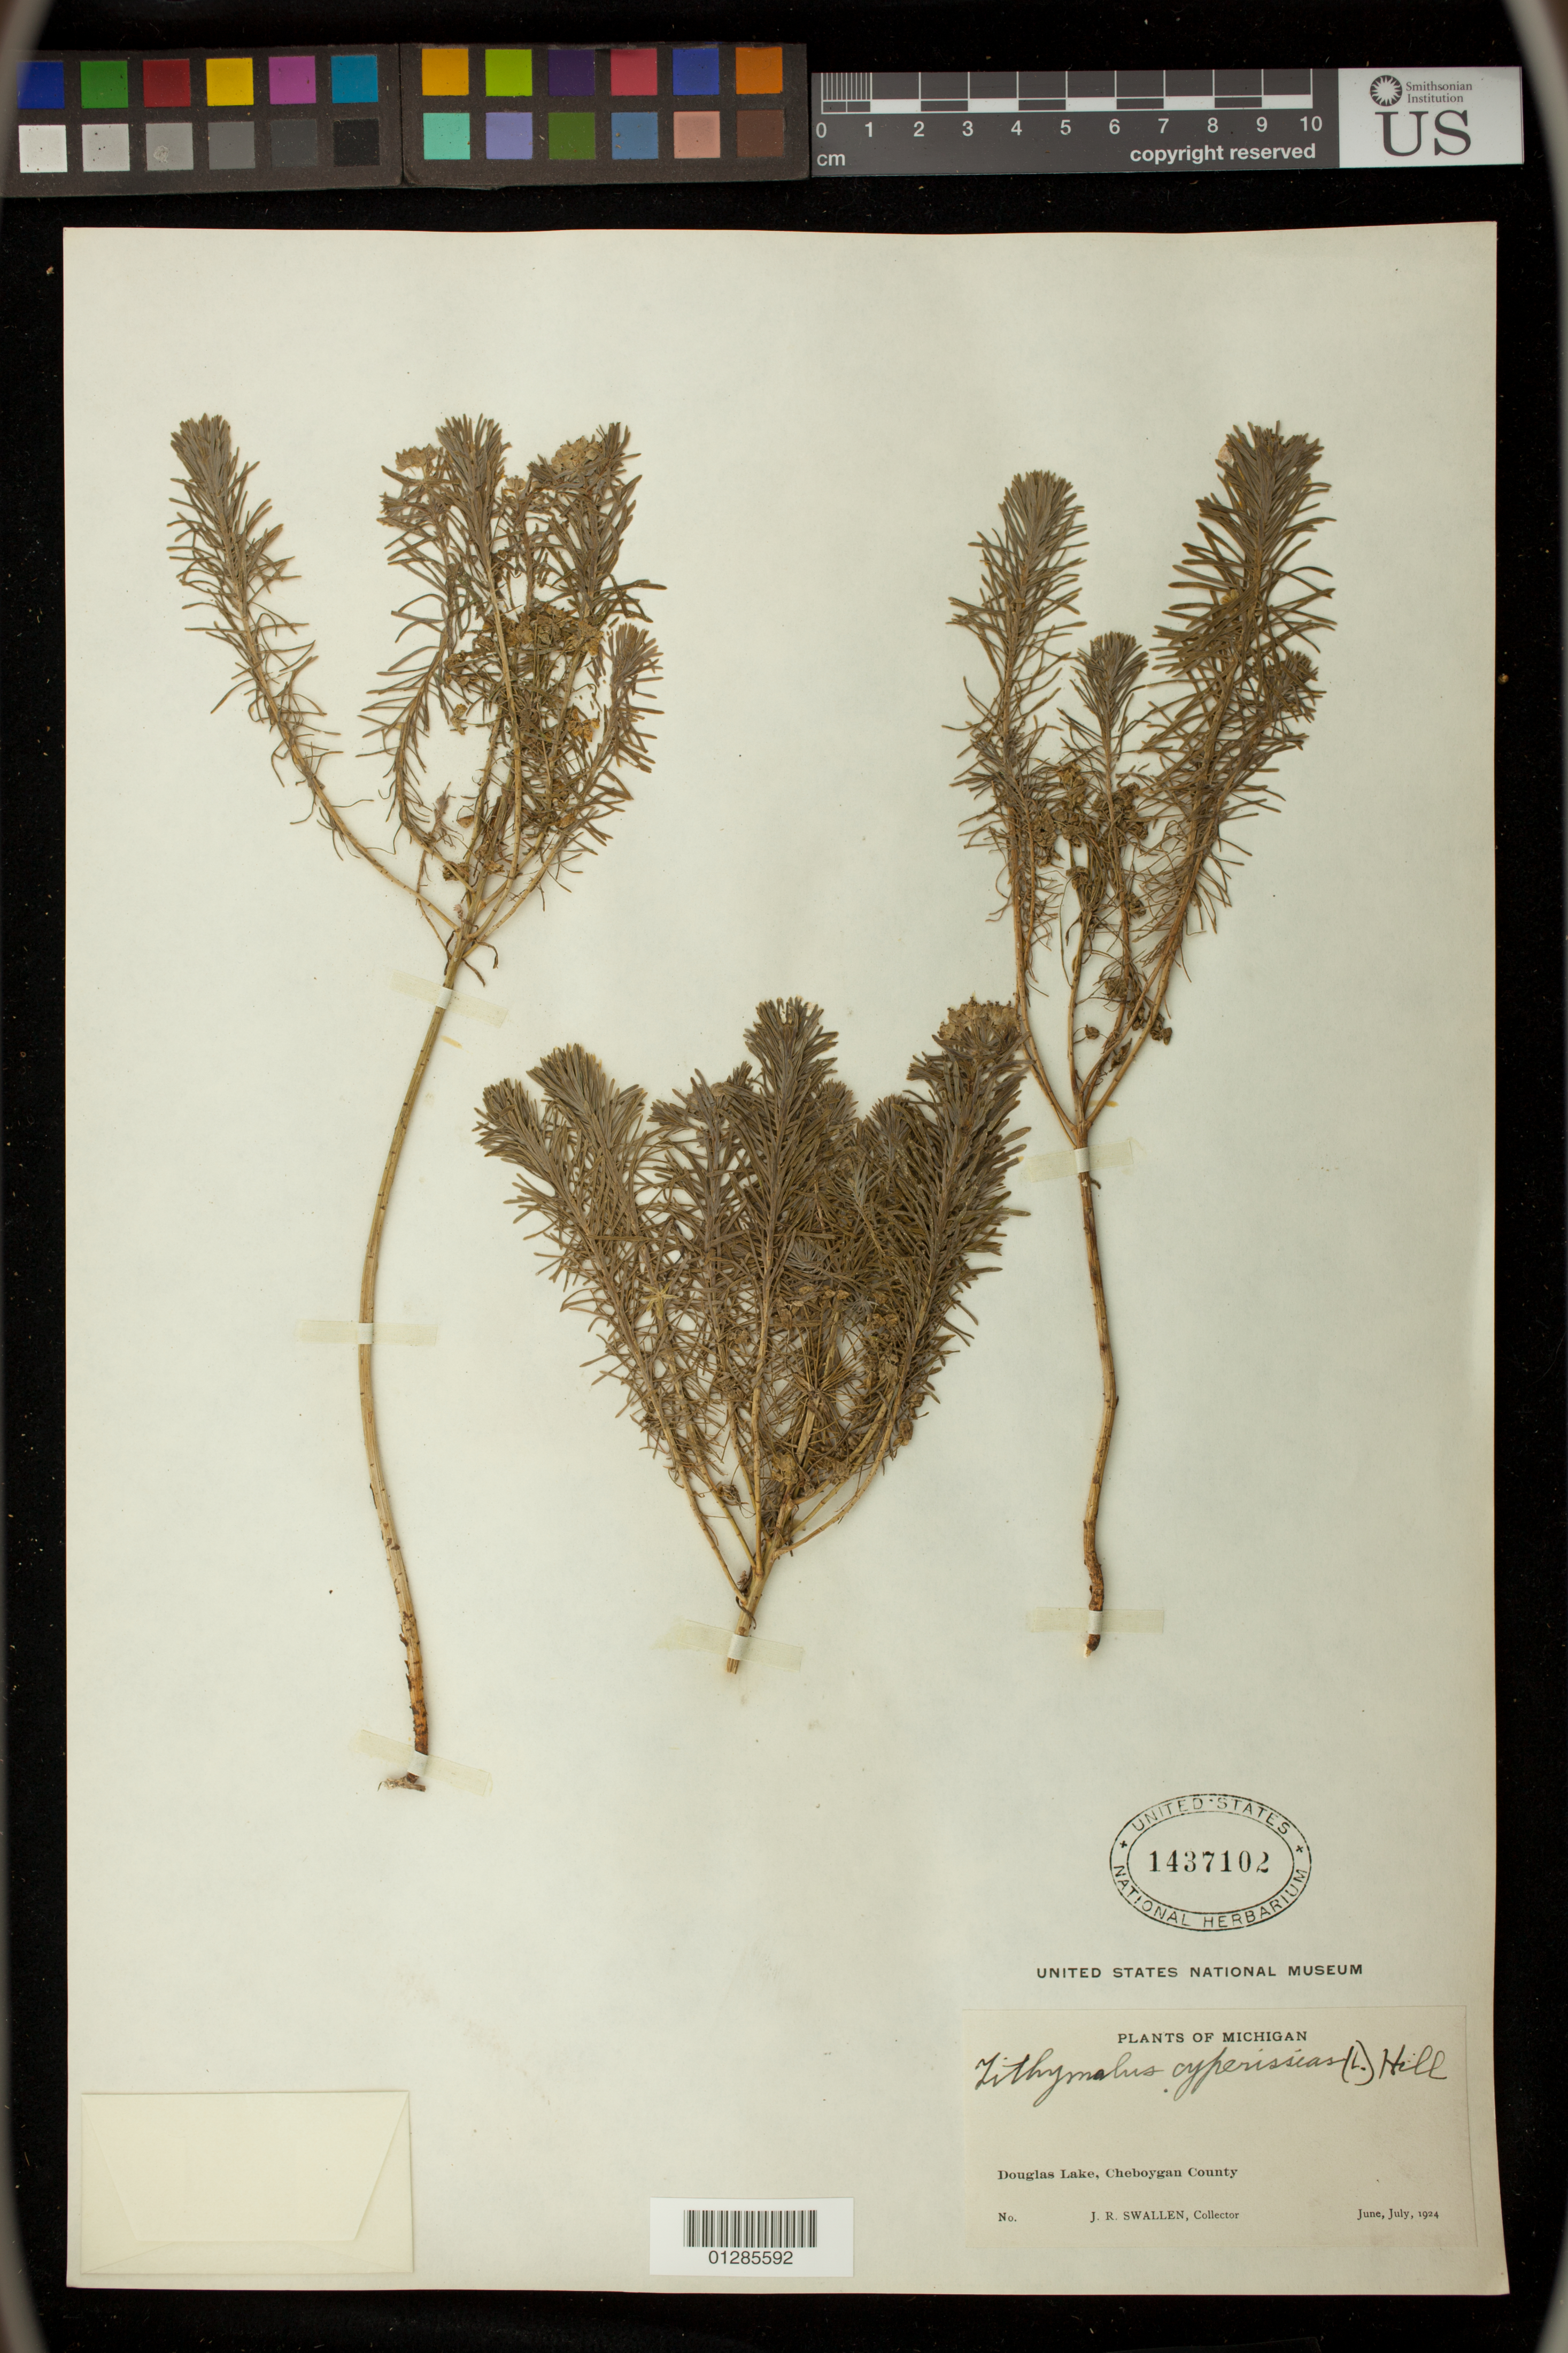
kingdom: Plantae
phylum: Tracheophyta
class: Magnoliopsida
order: Malpighiales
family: Euphorbiaceae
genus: Euphorbia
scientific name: Euphorbia cyparissias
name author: L.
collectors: J. R. Swallen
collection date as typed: Jun 1924 to -- Jul 1924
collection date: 1924-06/1924-07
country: United States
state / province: Michigan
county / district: Cheboygan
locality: Douglas lake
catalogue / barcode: US 1437102